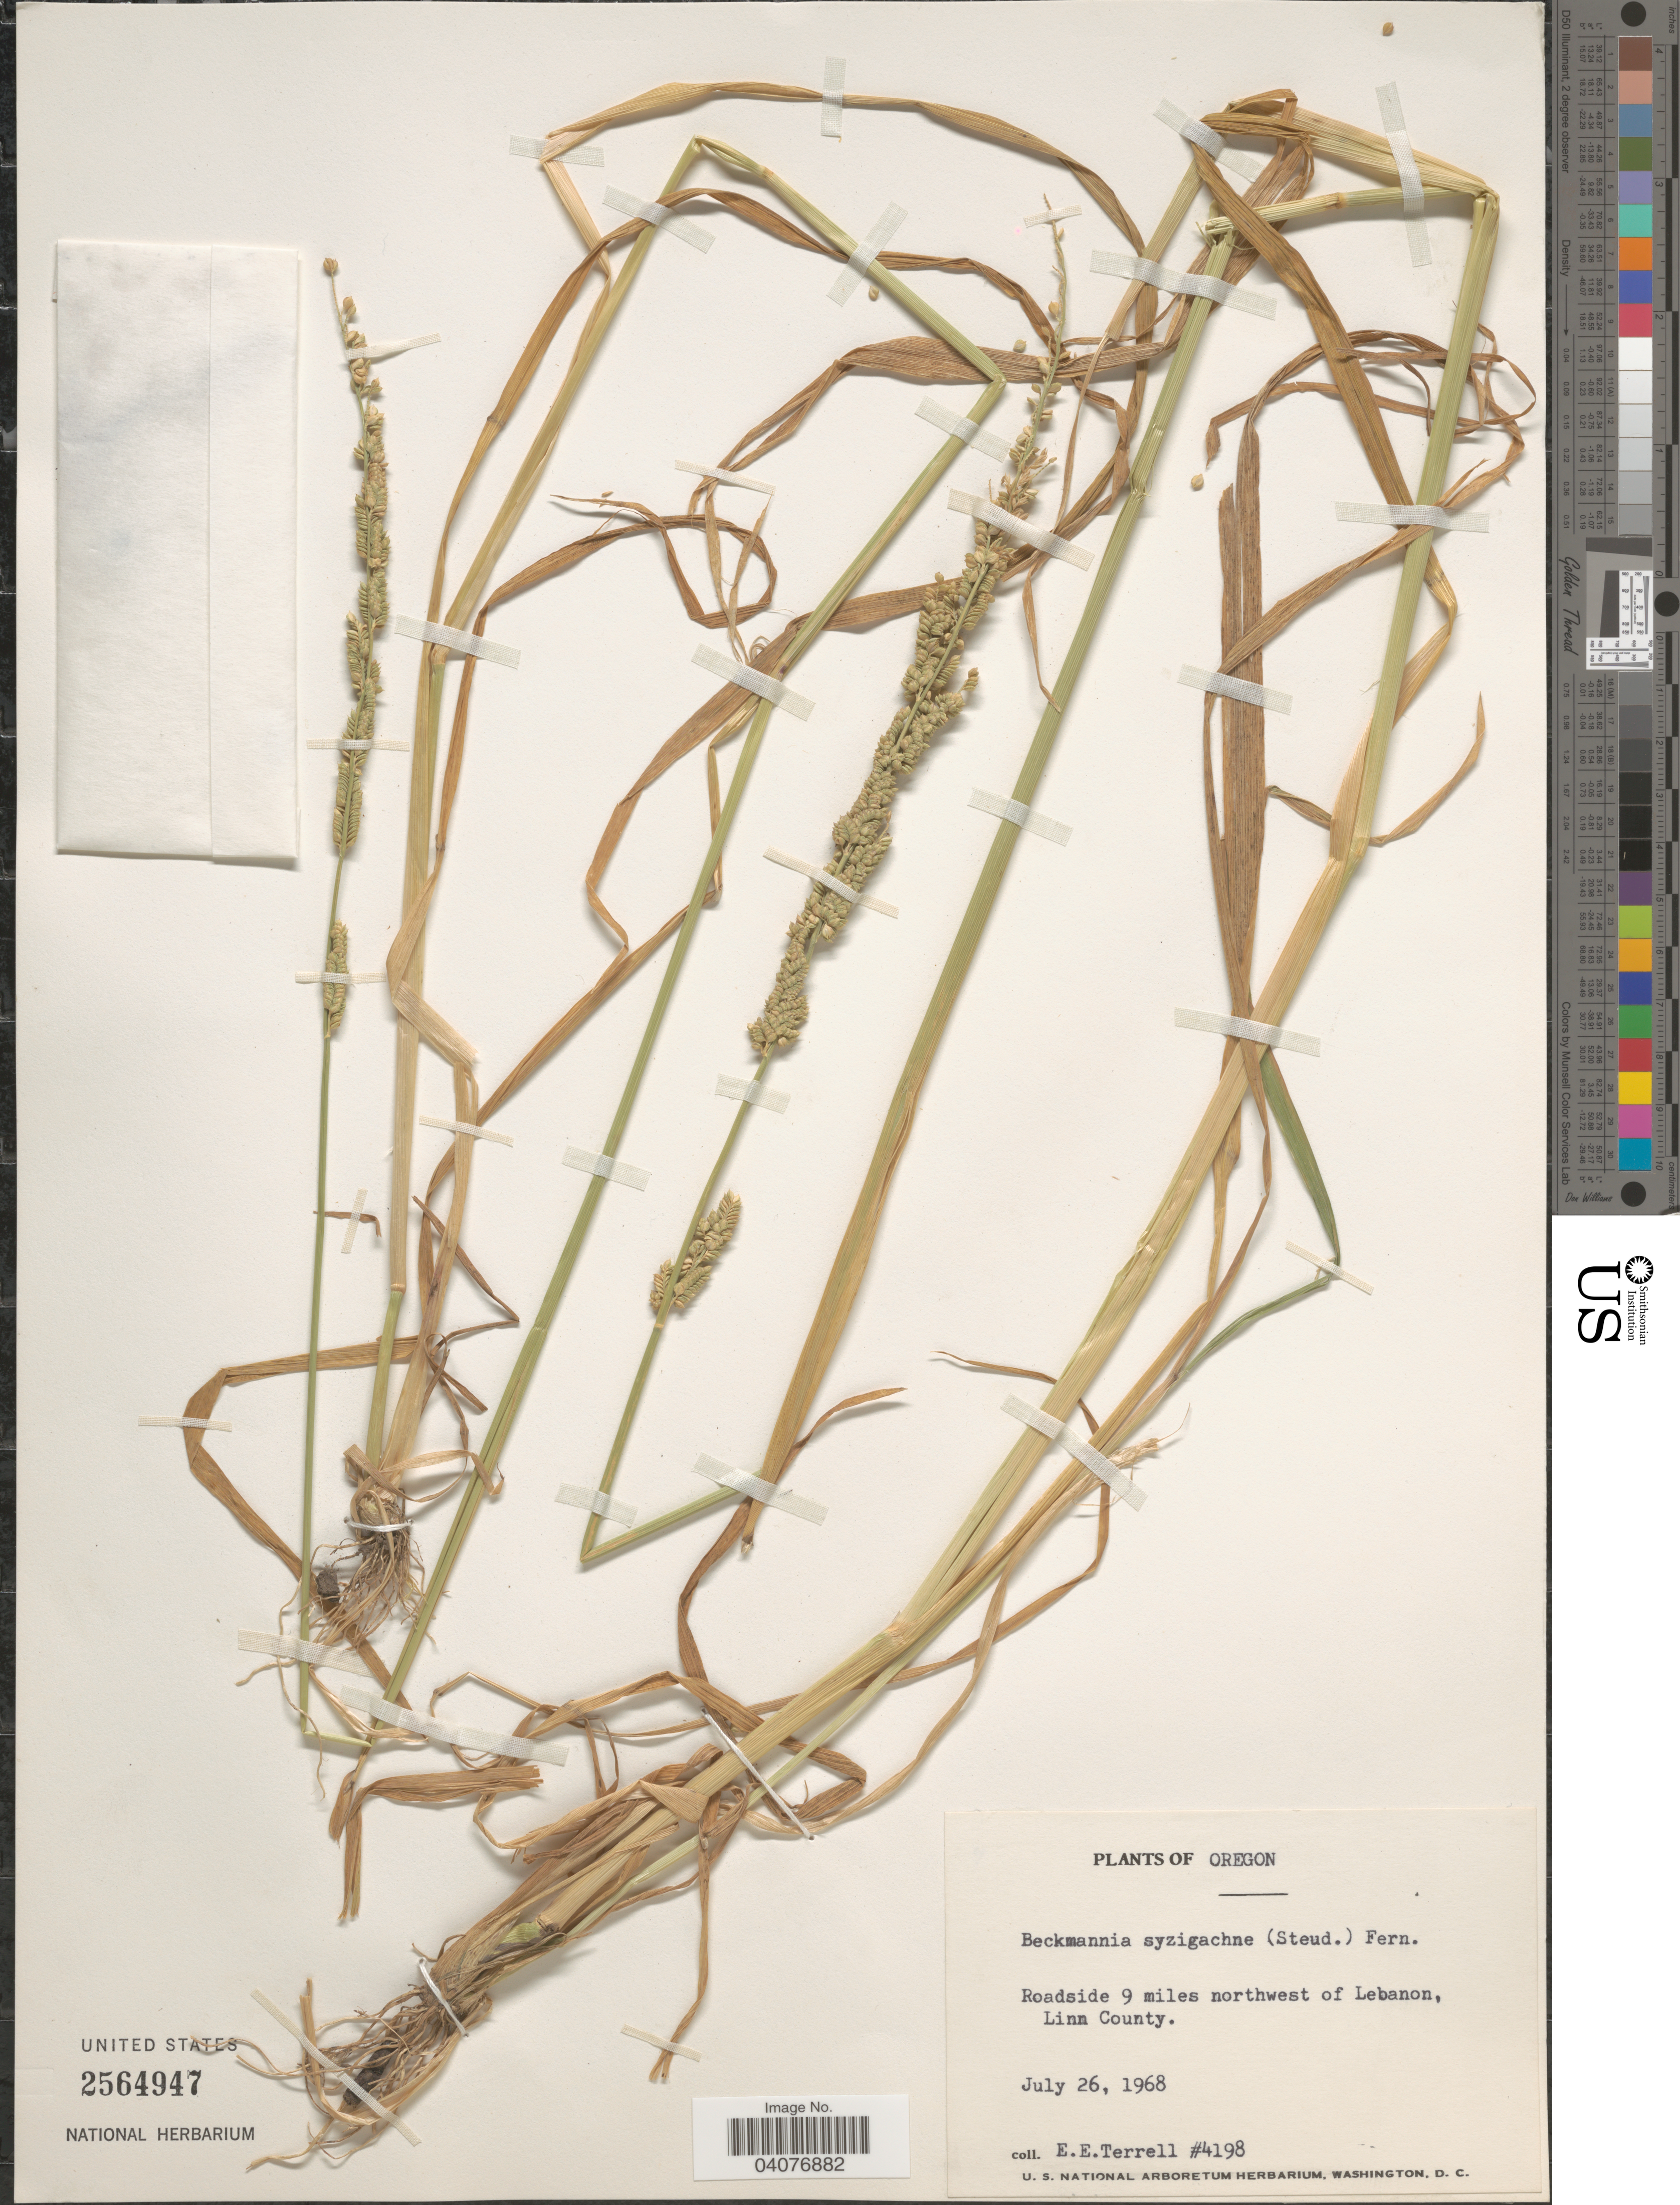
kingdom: Plantae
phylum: Tracheophyta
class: Liliopsida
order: Poales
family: Poaceae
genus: Beckmannia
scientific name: Beckmannia syzigachne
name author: (Steud.) Fernald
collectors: E. E. Terrell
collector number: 4198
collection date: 1968-07-26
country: United States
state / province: Oregon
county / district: Linn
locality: Roadside 9 miles northwest of Lebanon, Linn County.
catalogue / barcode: US 2564947